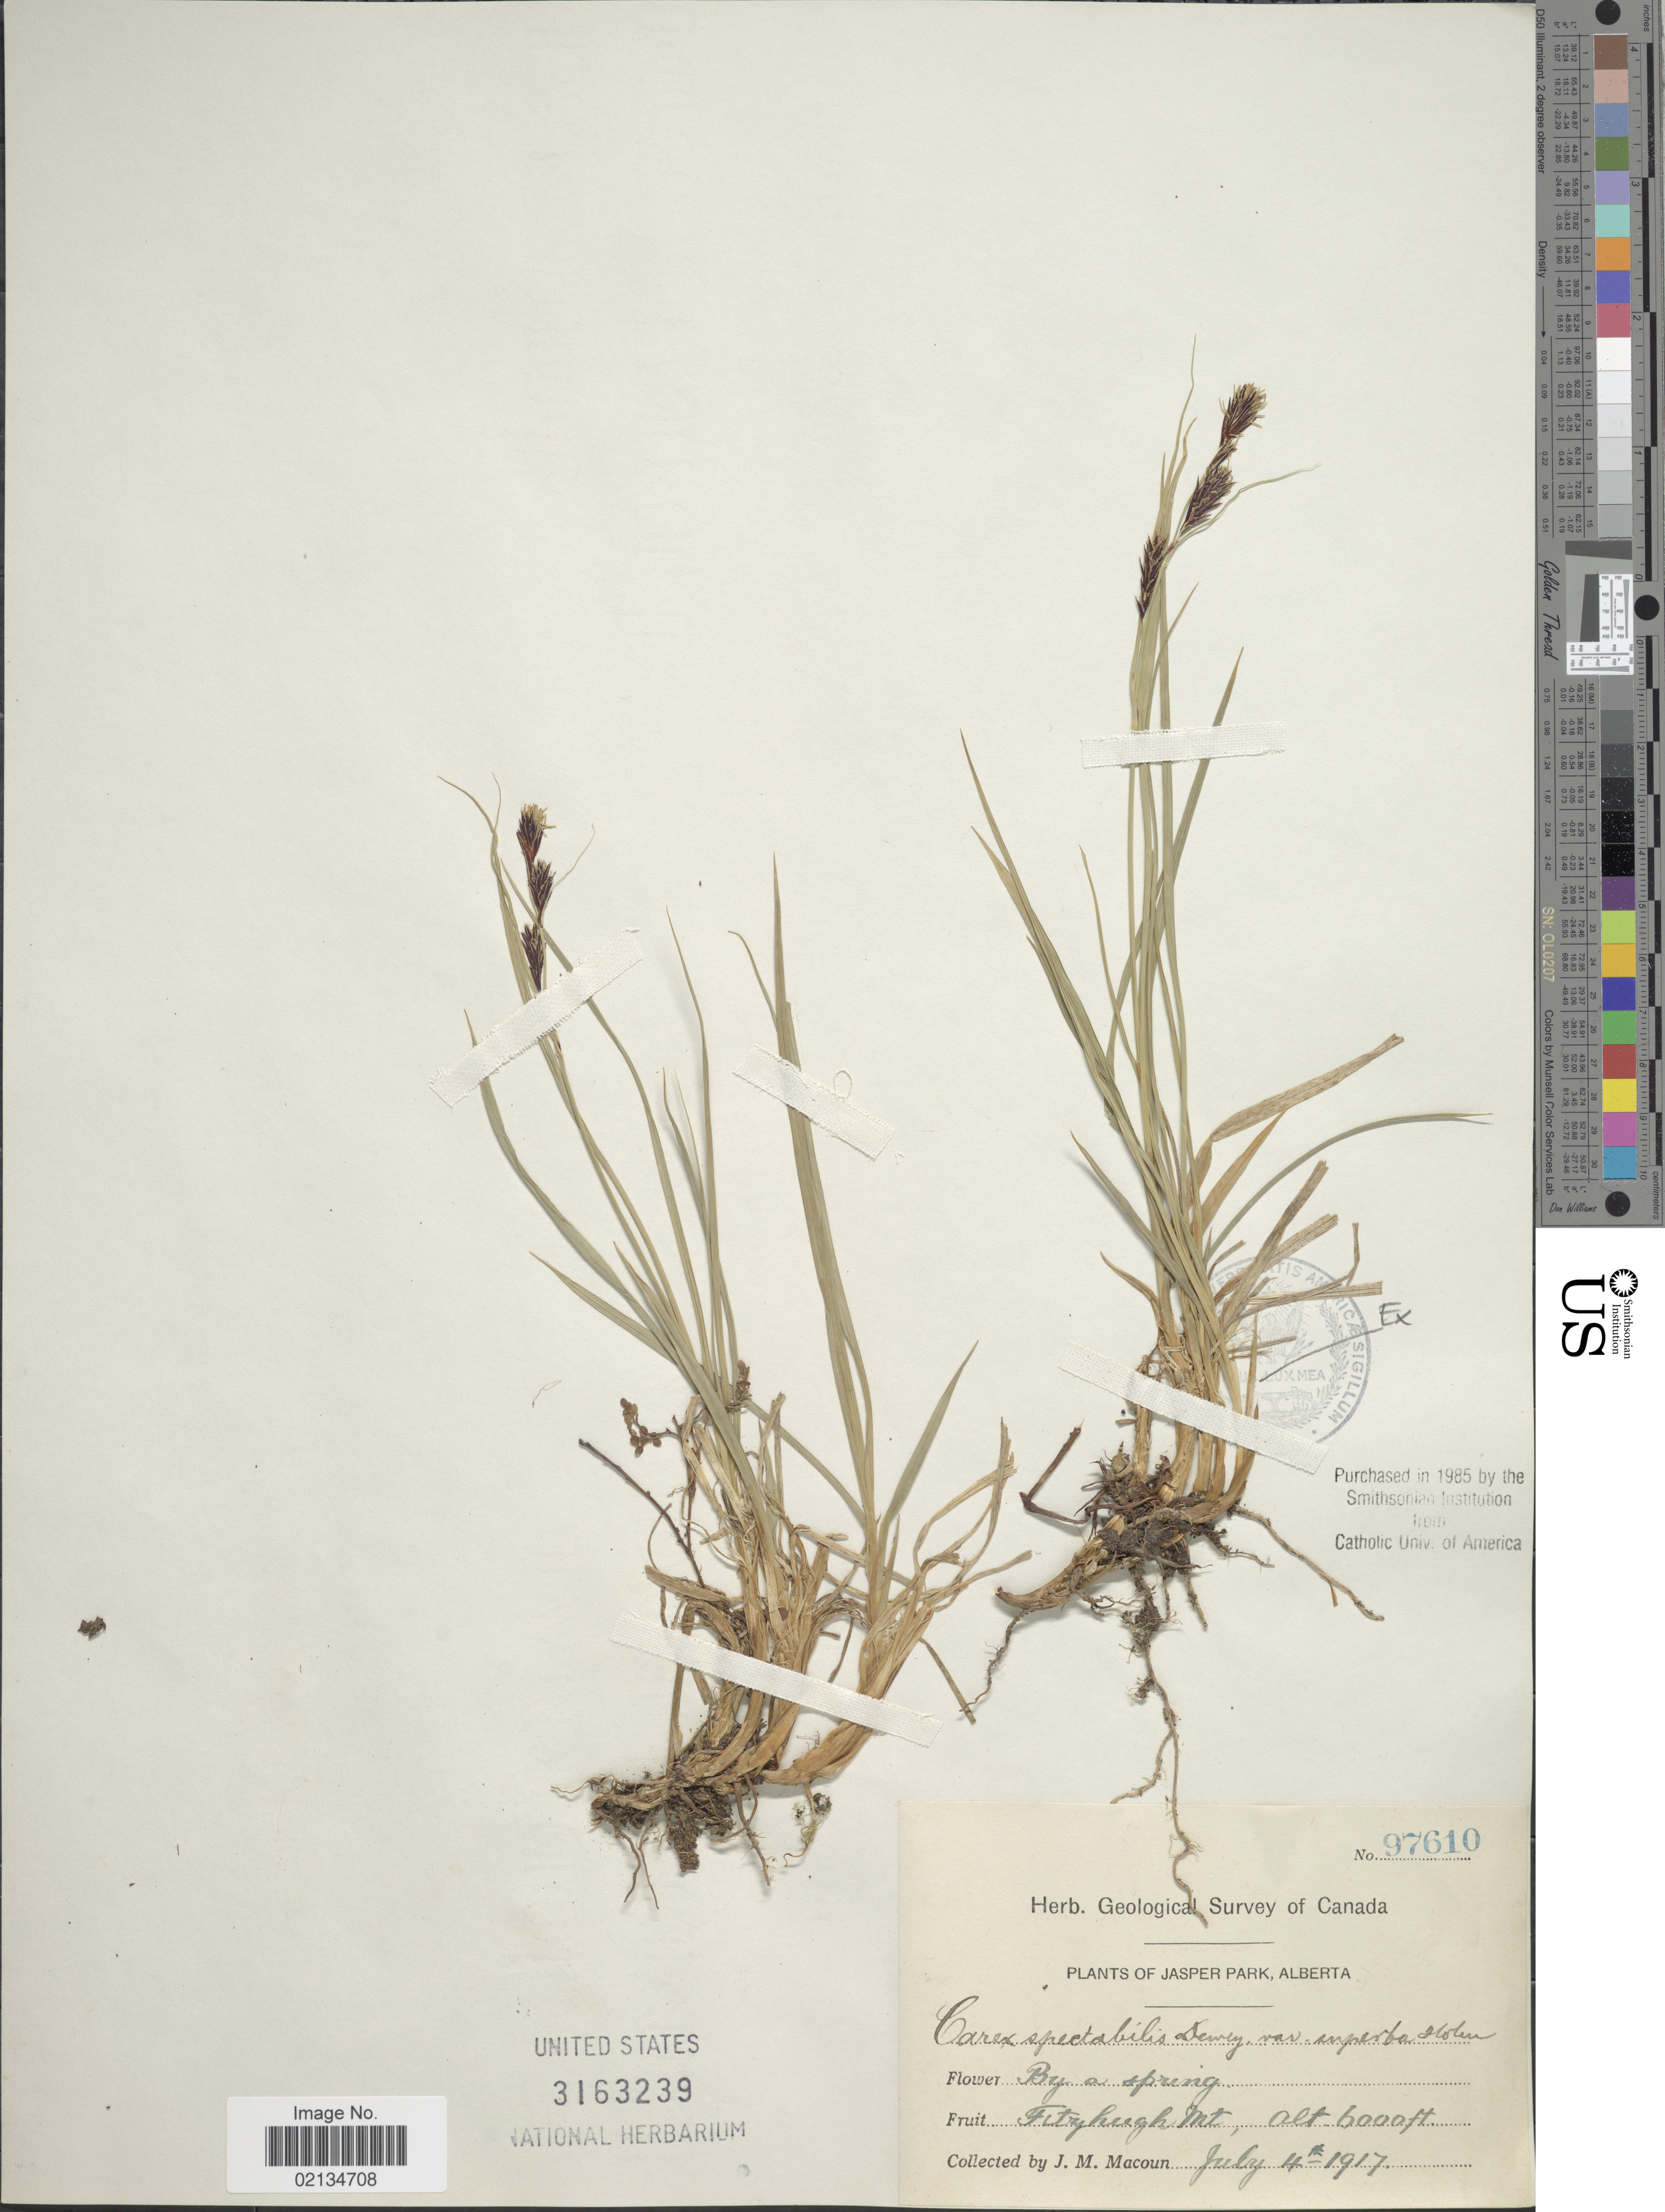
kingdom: Plantae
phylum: Tracheophyta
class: Liliopsida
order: Poales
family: Cyperaceae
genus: Carex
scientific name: Carex spectabilis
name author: Dewey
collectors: J. M. Macoun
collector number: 97610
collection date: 1917-07-04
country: Canada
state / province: Alberta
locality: Jasper Park, Fitzhugh Mt.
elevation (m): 1829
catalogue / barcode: US 3163239